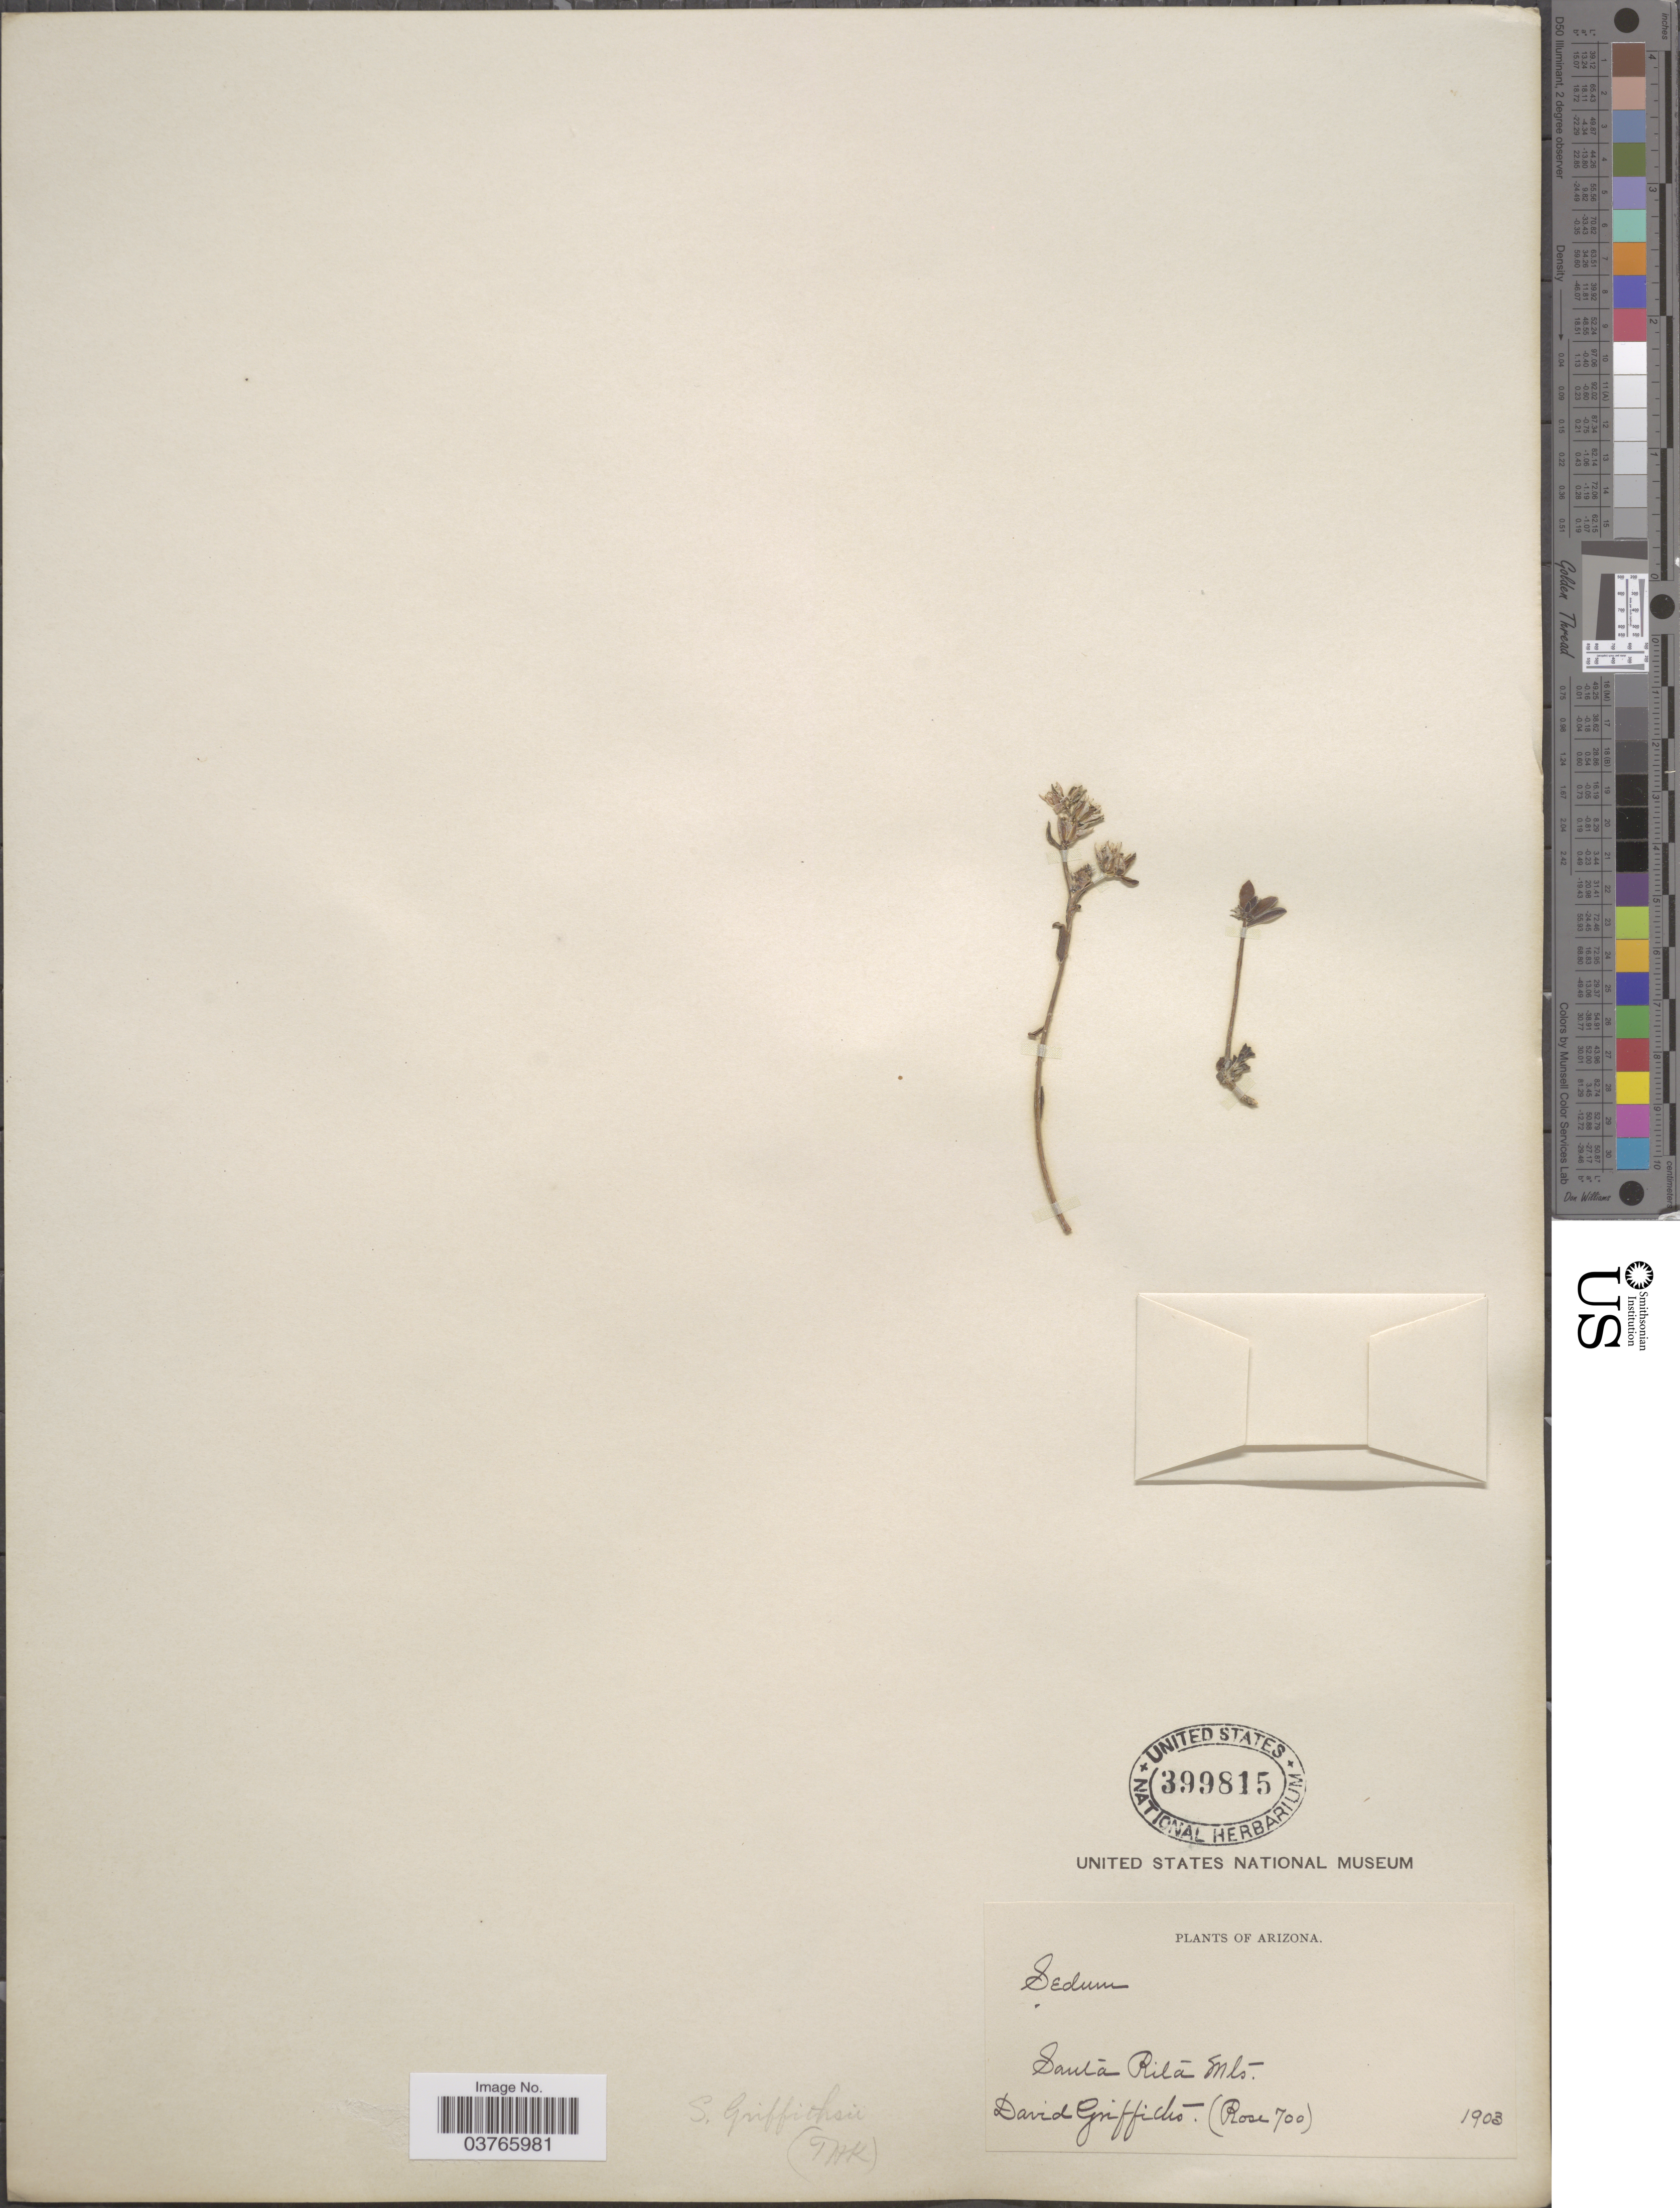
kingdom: Plantae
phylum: Tracheophyta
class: Magnoliopsida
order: Saxifragales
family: Crassulaceae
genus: Sedum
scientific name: Sedum griffithsii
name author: Rose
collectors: D. Griffiths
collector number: Rose700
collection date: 1903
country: United States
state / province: Arizona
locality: Santa Rita Mts.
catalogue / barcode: US 399815